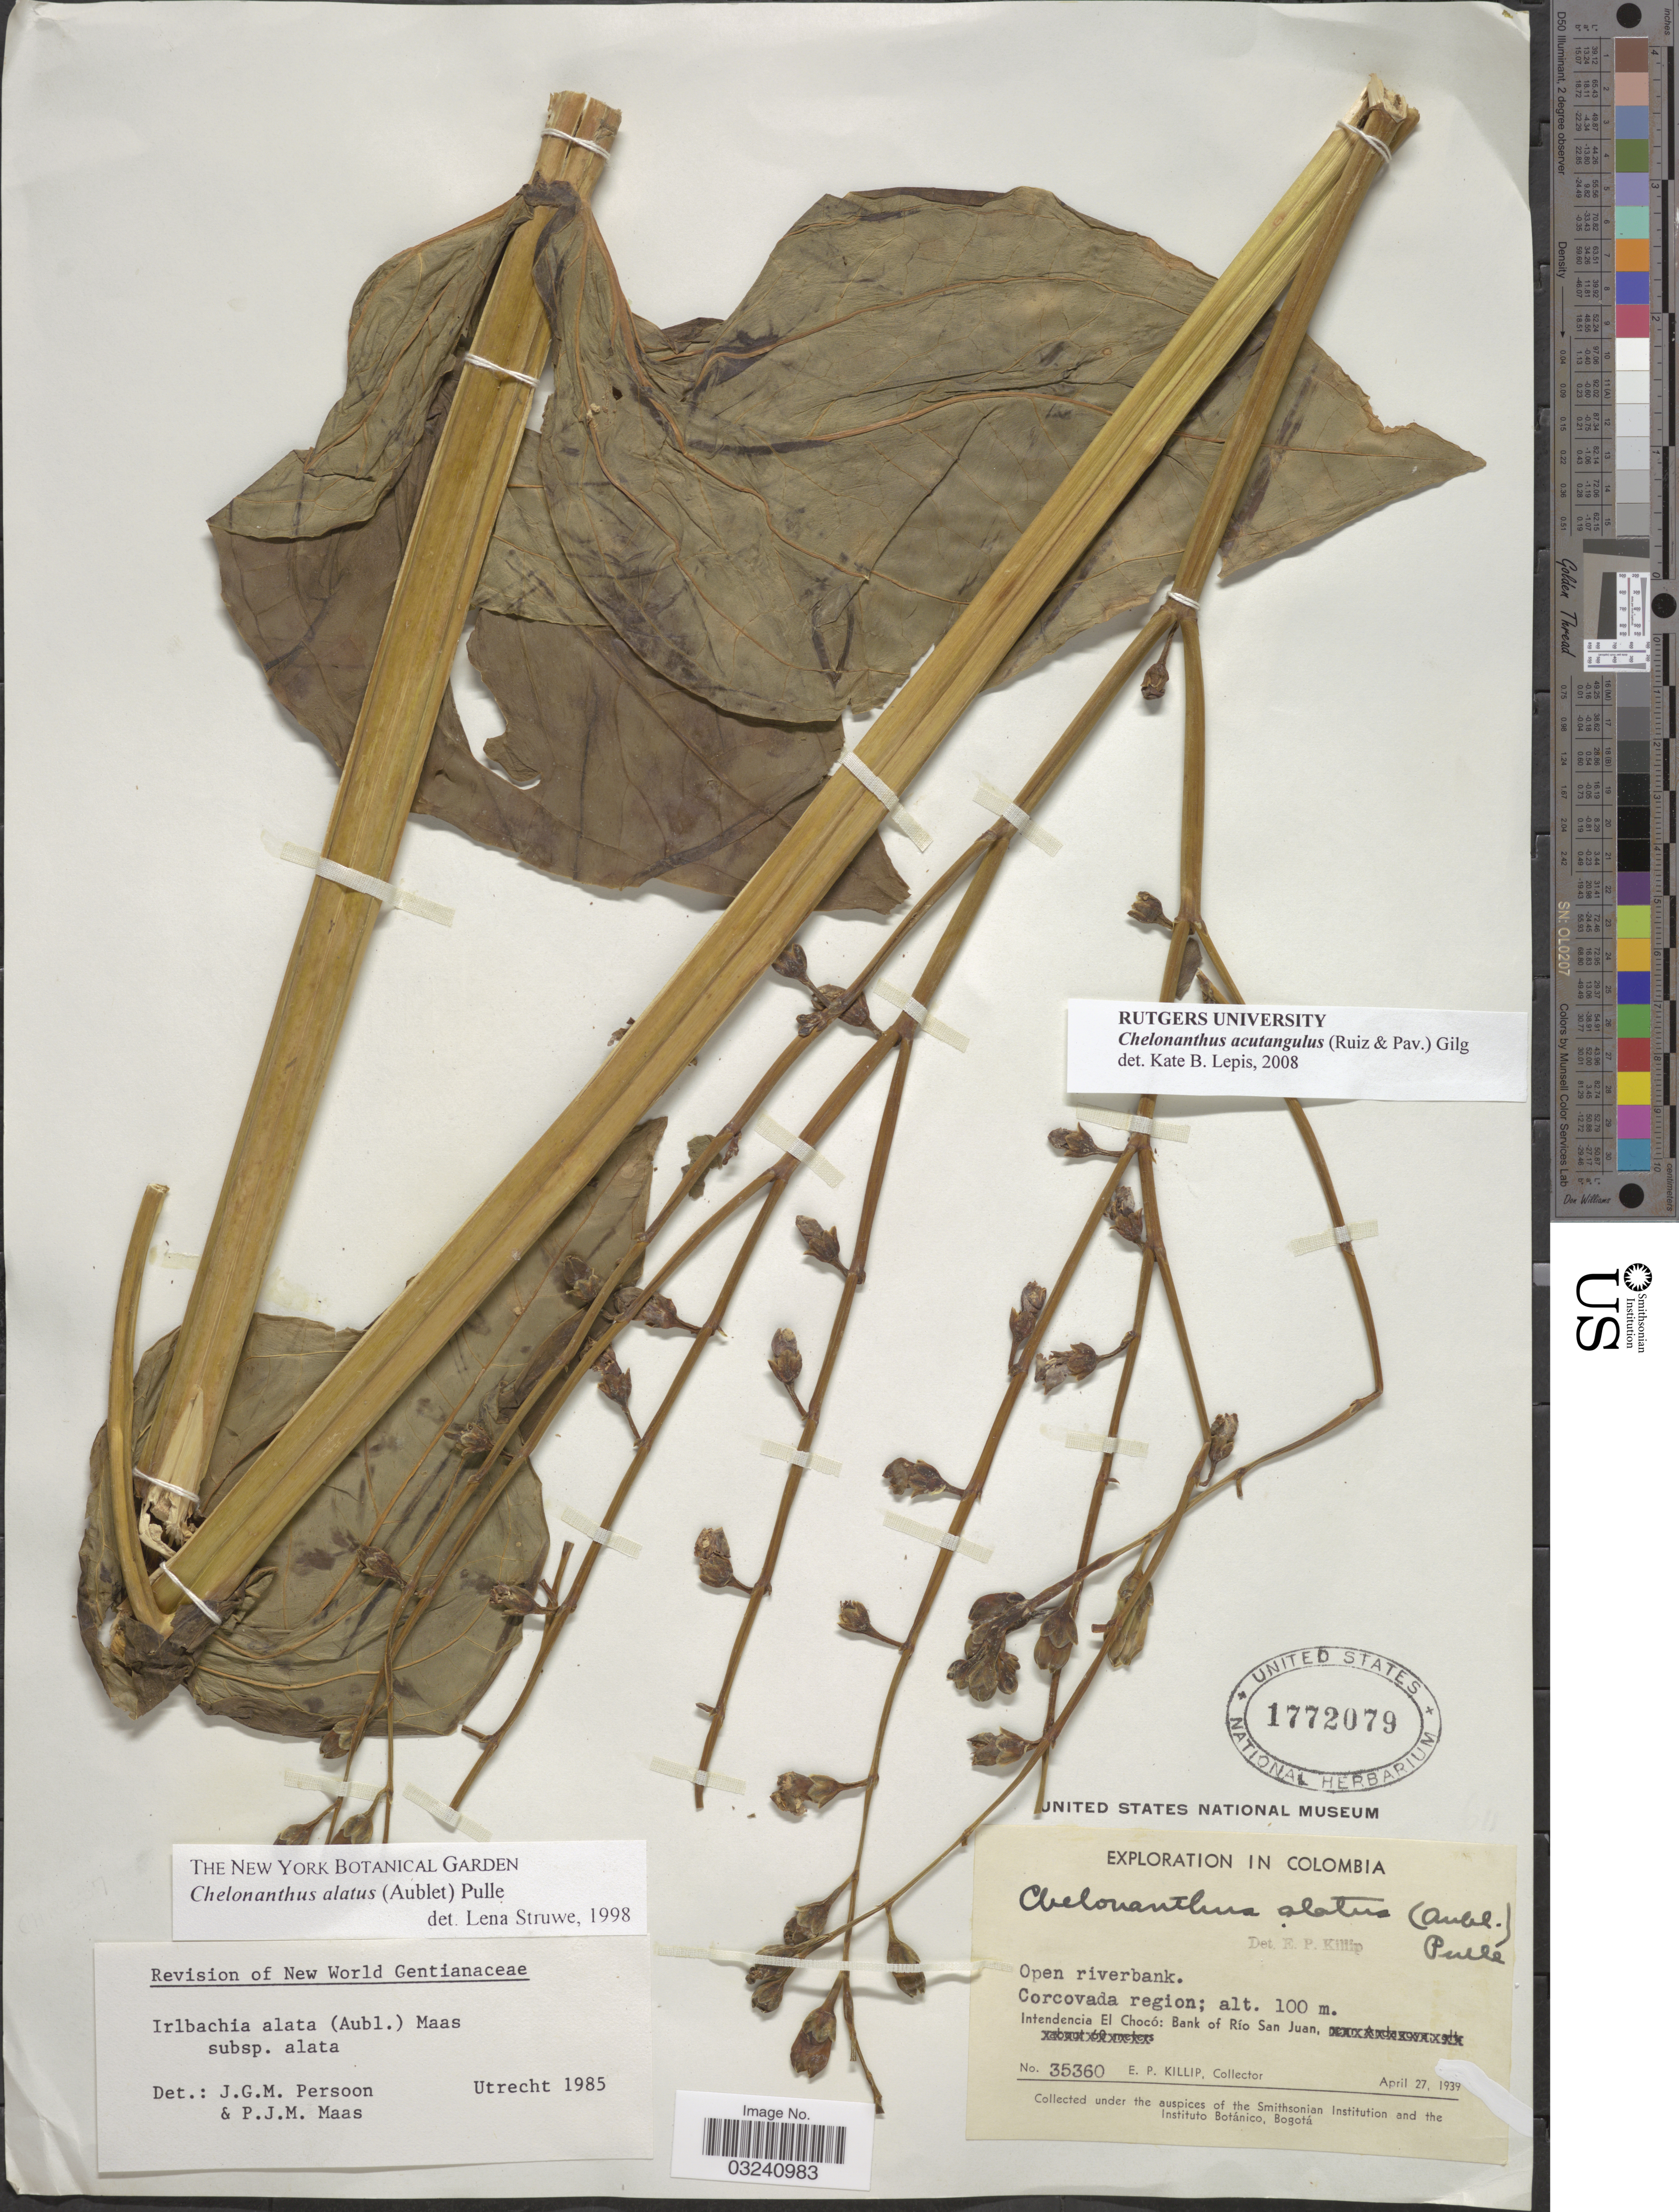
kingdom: Plantae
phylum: Tracheophyta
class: Magnoliopsida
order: Gentianales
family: Gentianaceae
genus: Chelonanthus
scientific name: Chelonanthus acutangulus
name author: (Ruiz & Pav.) Gilg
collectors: E. P. Killip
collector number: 35360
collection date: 1939-04-27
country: Colombia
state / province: Chocó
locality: Corcovada region. Intendencia El Chocó: Bank of Río San Juan.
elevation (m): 100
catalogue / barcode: US 1772079